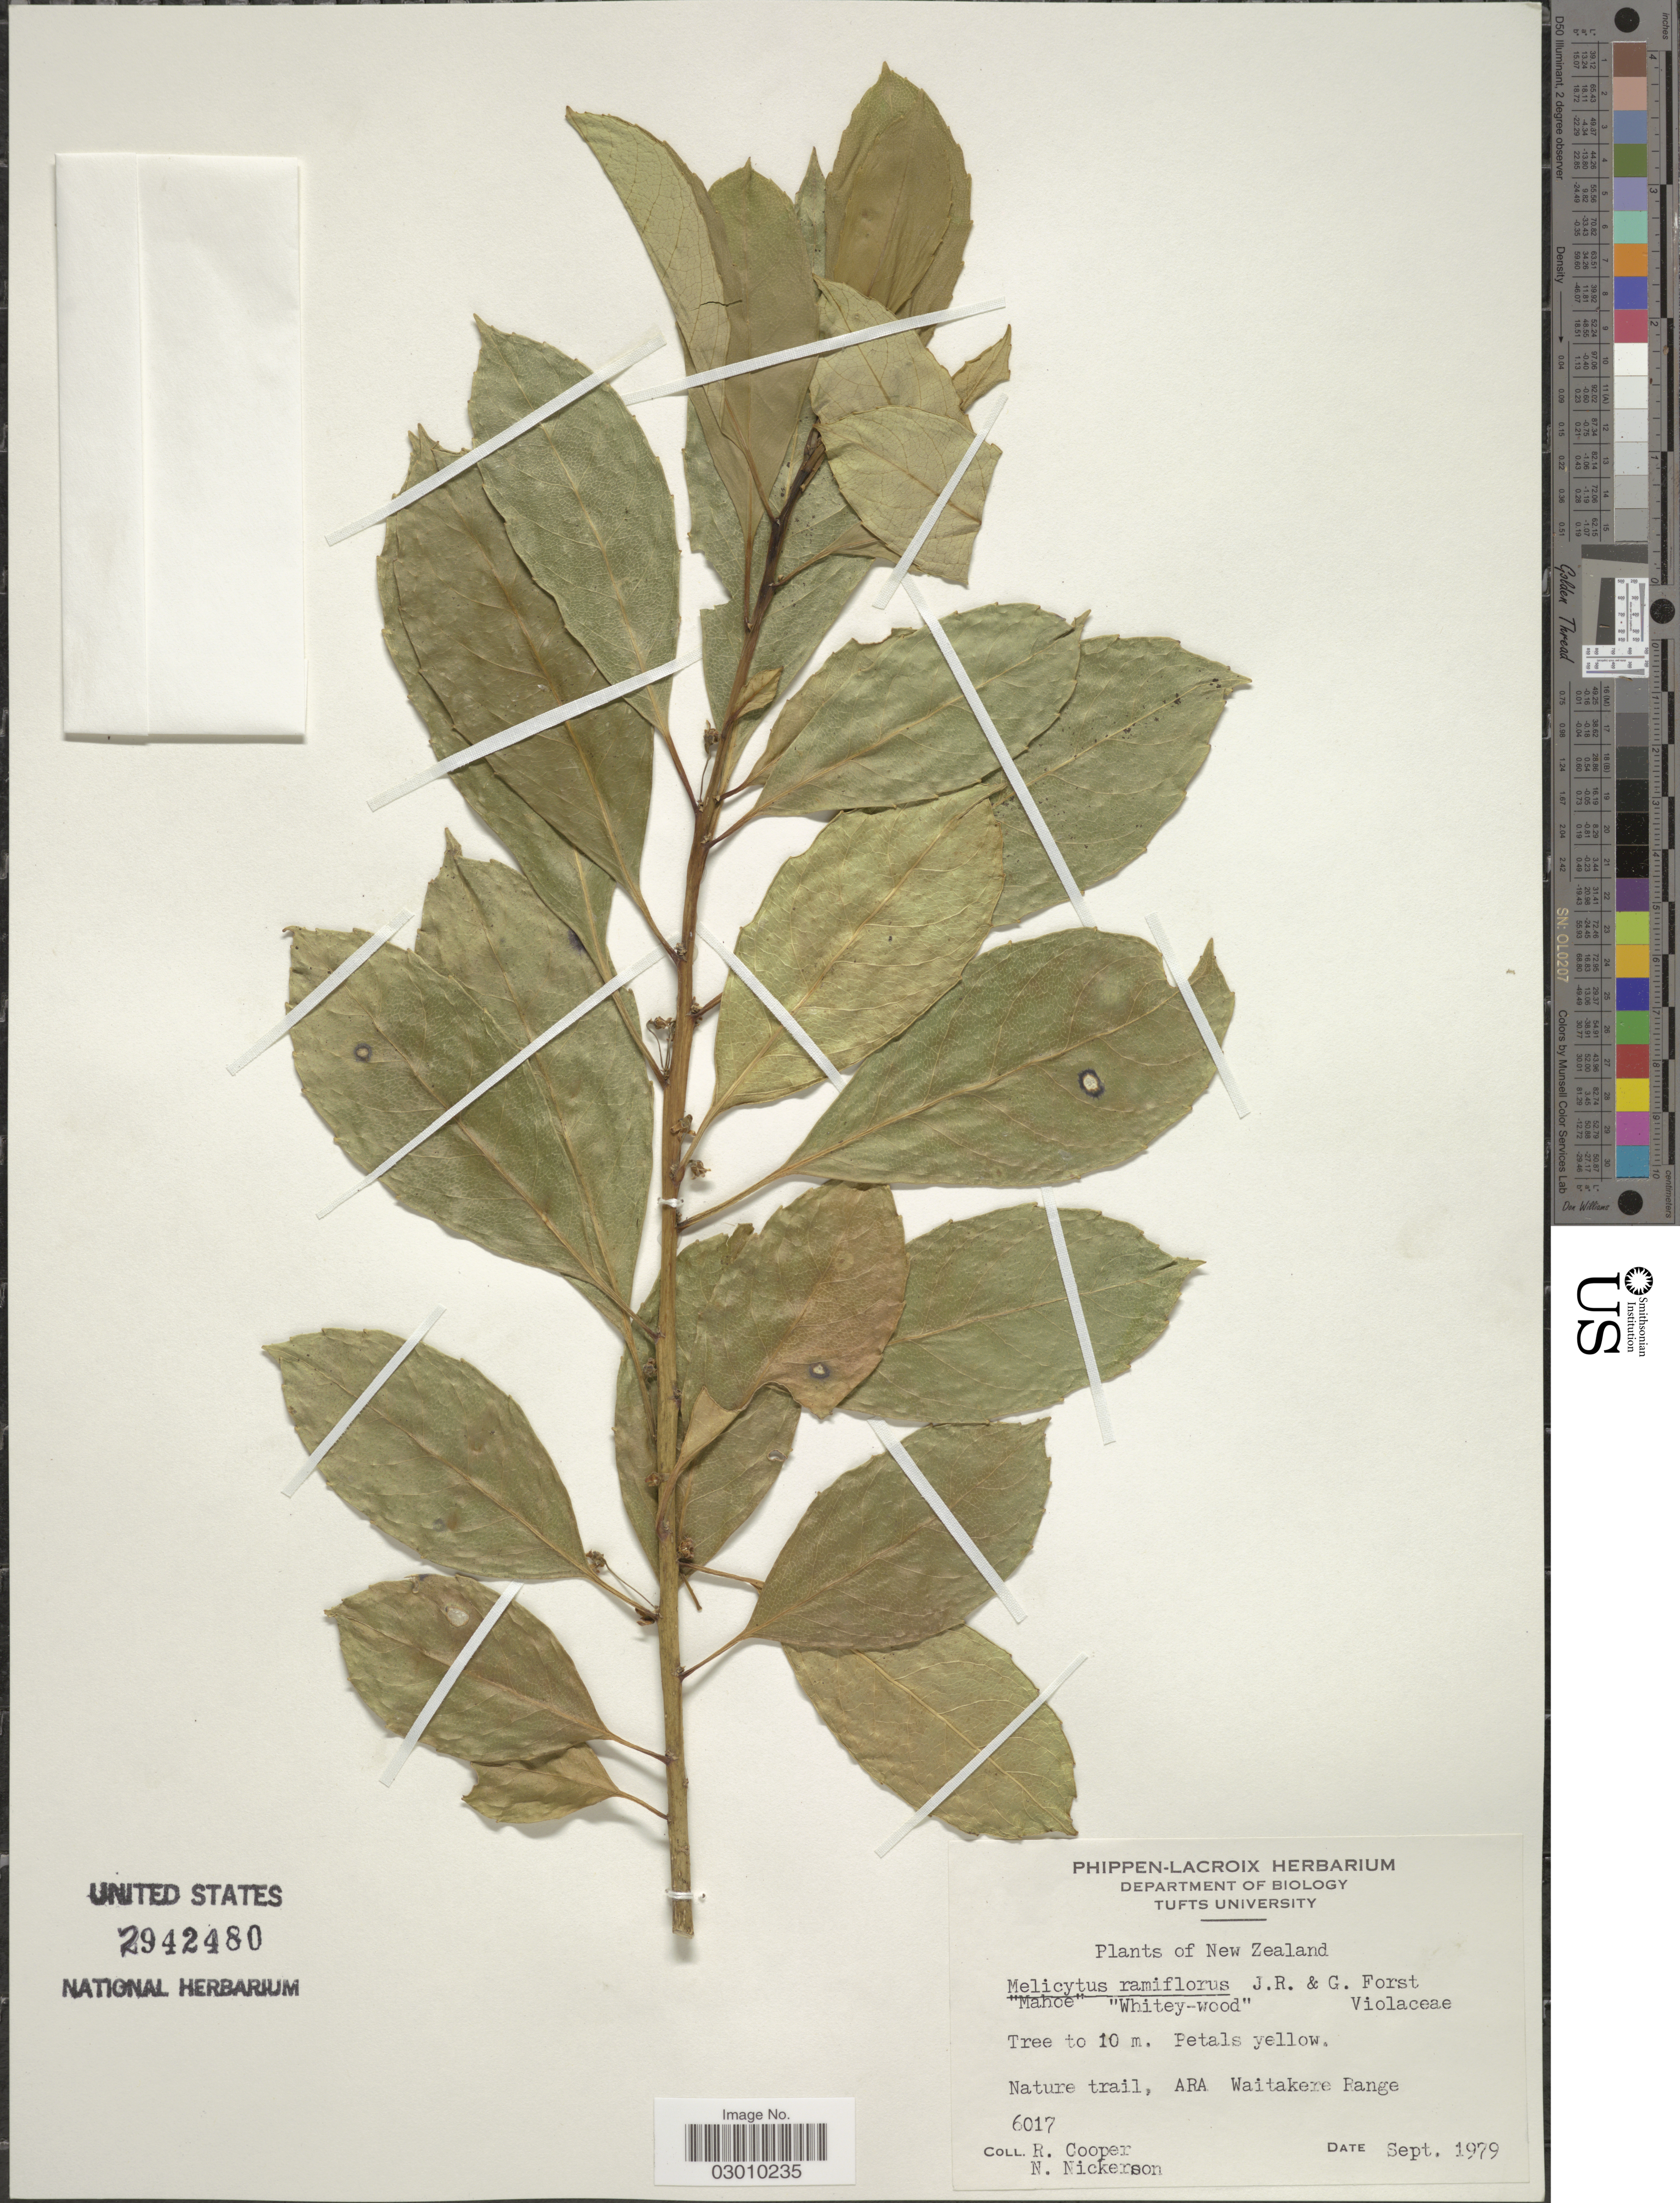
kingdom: Plantae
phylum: Tracheophyta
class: Magnoliopsida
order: Malpighiales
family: Violaceae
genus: Melicytus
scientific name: Melicytus ramiflorus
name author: J.R. Forst. & G. Forst.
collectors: R. Cooper & N. Nickerson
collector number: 6017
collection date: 1979-09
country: New Zealand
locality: Nature Trail, ARA Waitakere Range.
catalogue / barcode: US 2942480